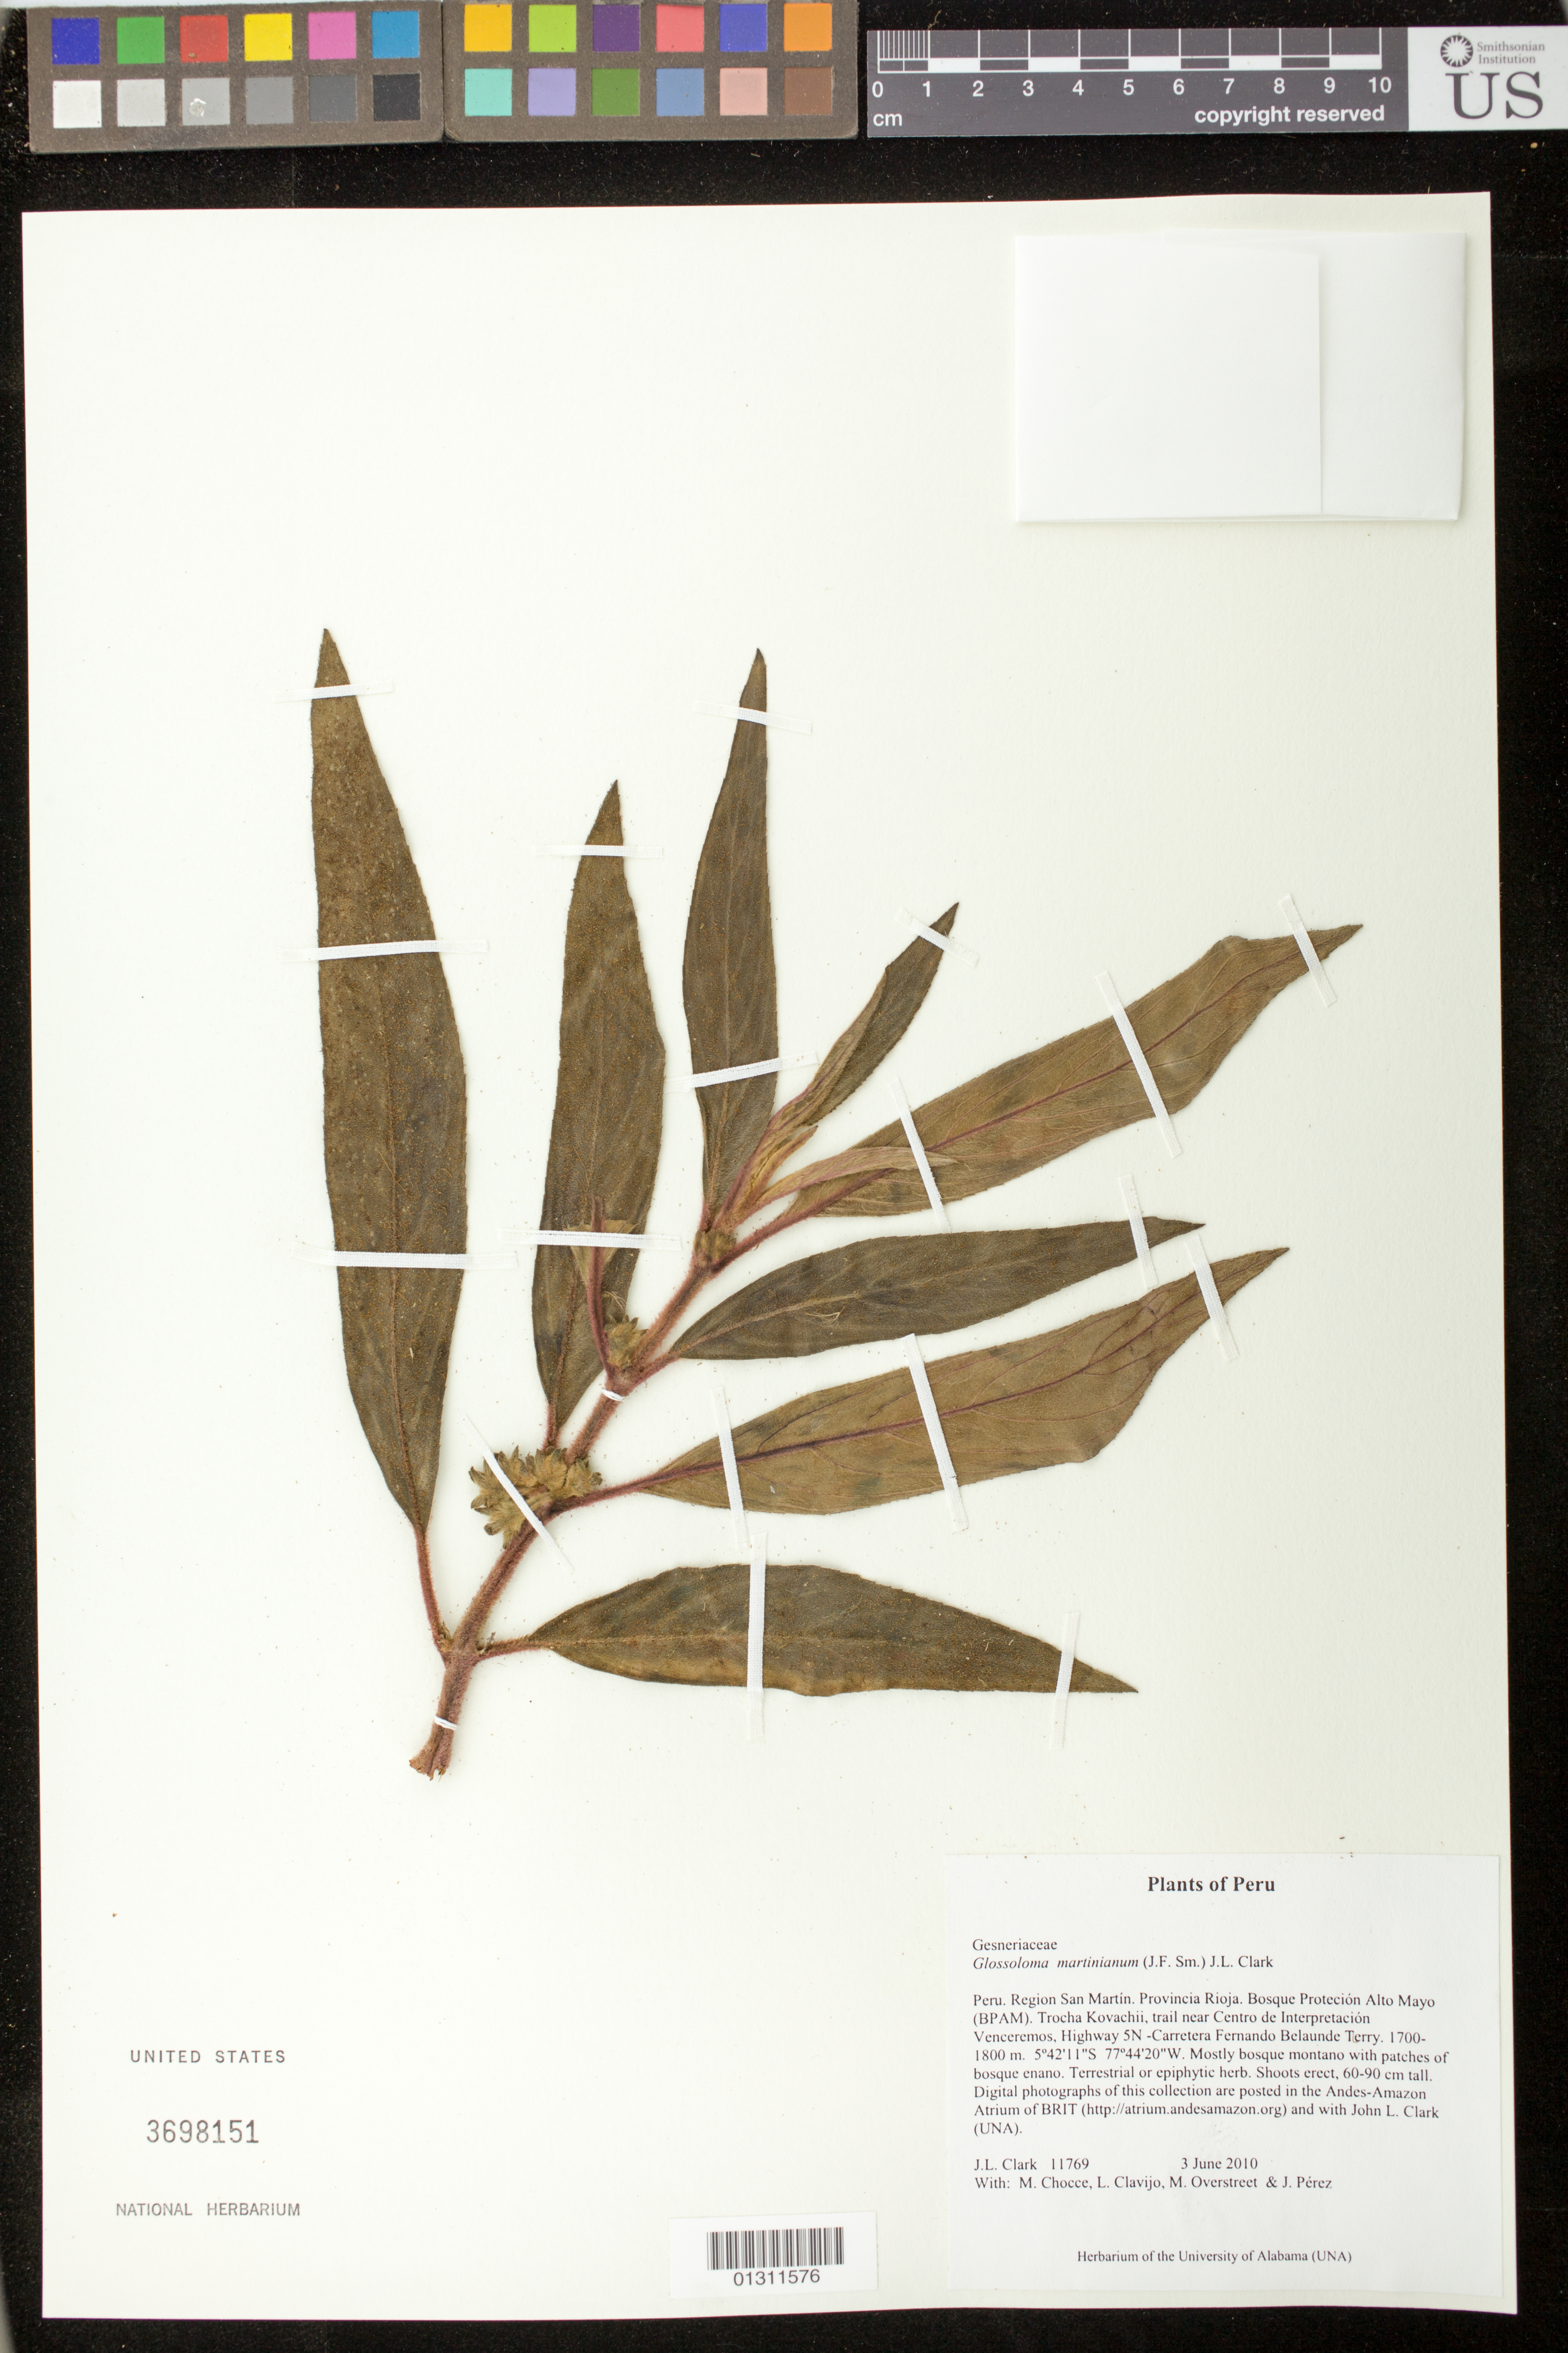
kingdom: Plantae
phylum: Tracheophyta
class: Magnoliopsida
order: Lamiales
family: Gesneriaceae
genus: Glossoloma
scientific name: Glossoloma martinianum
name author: (J.F. Sm.) J.L. Clark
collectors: J. L. Clark, M. Chocce, L. Clavijo, M. Overstreet & J. Perez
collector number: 11769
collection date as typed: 03 Jun 2010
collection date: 2010-06-03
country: Peru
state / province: San Martín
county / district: Rioja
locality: Region San Martin, Bosque Protecion Alto Mayo (BPAM). Trocha Kovachii, trail near Centro de Interpretacion Venceremos, Highway 5N-Carretera Fernando Belaunde Terry.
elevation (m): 1700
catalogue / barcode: US 3698151